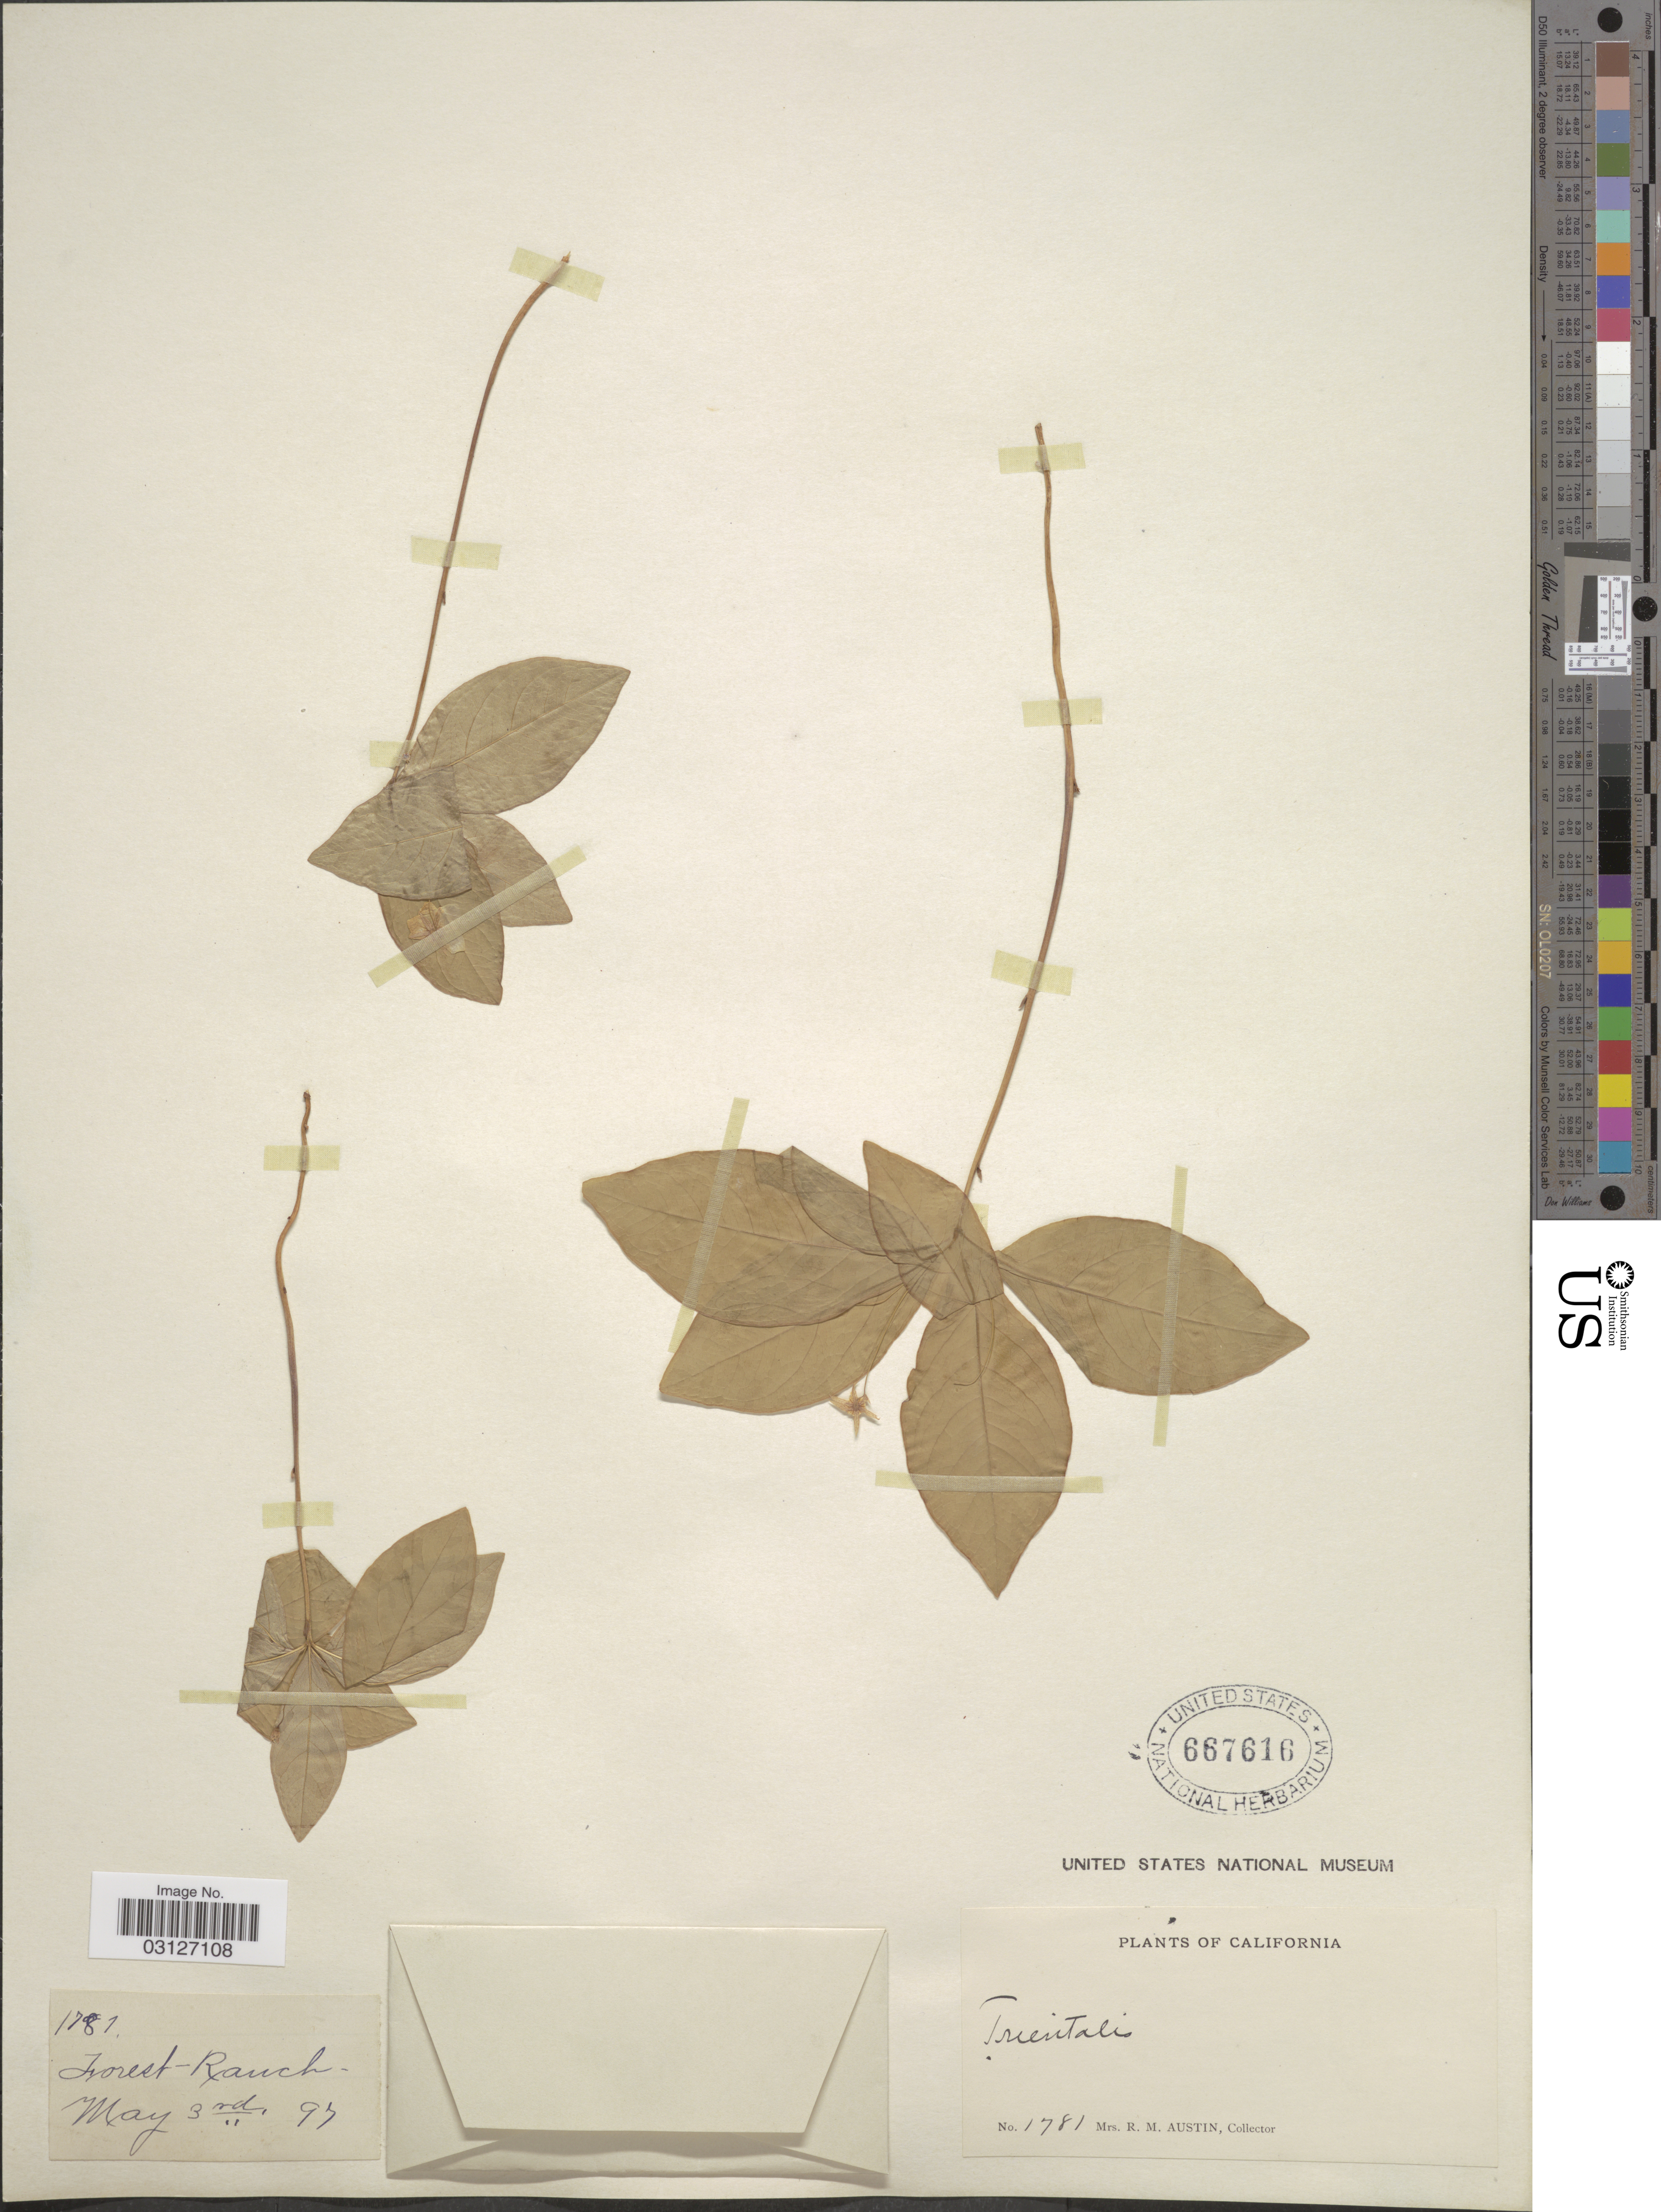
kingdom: Plantae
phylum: Tracheophyta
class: Magnoliopsida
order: Ericales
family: Primulaceae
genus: Trientalis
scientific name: Trientalis latifolia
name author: Hook.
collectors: R. Austin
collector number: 1781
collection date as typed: Transcribed d/m/y: 3/5/97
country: United States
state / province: California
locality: Forest-Ranch.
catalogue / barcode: US 667616